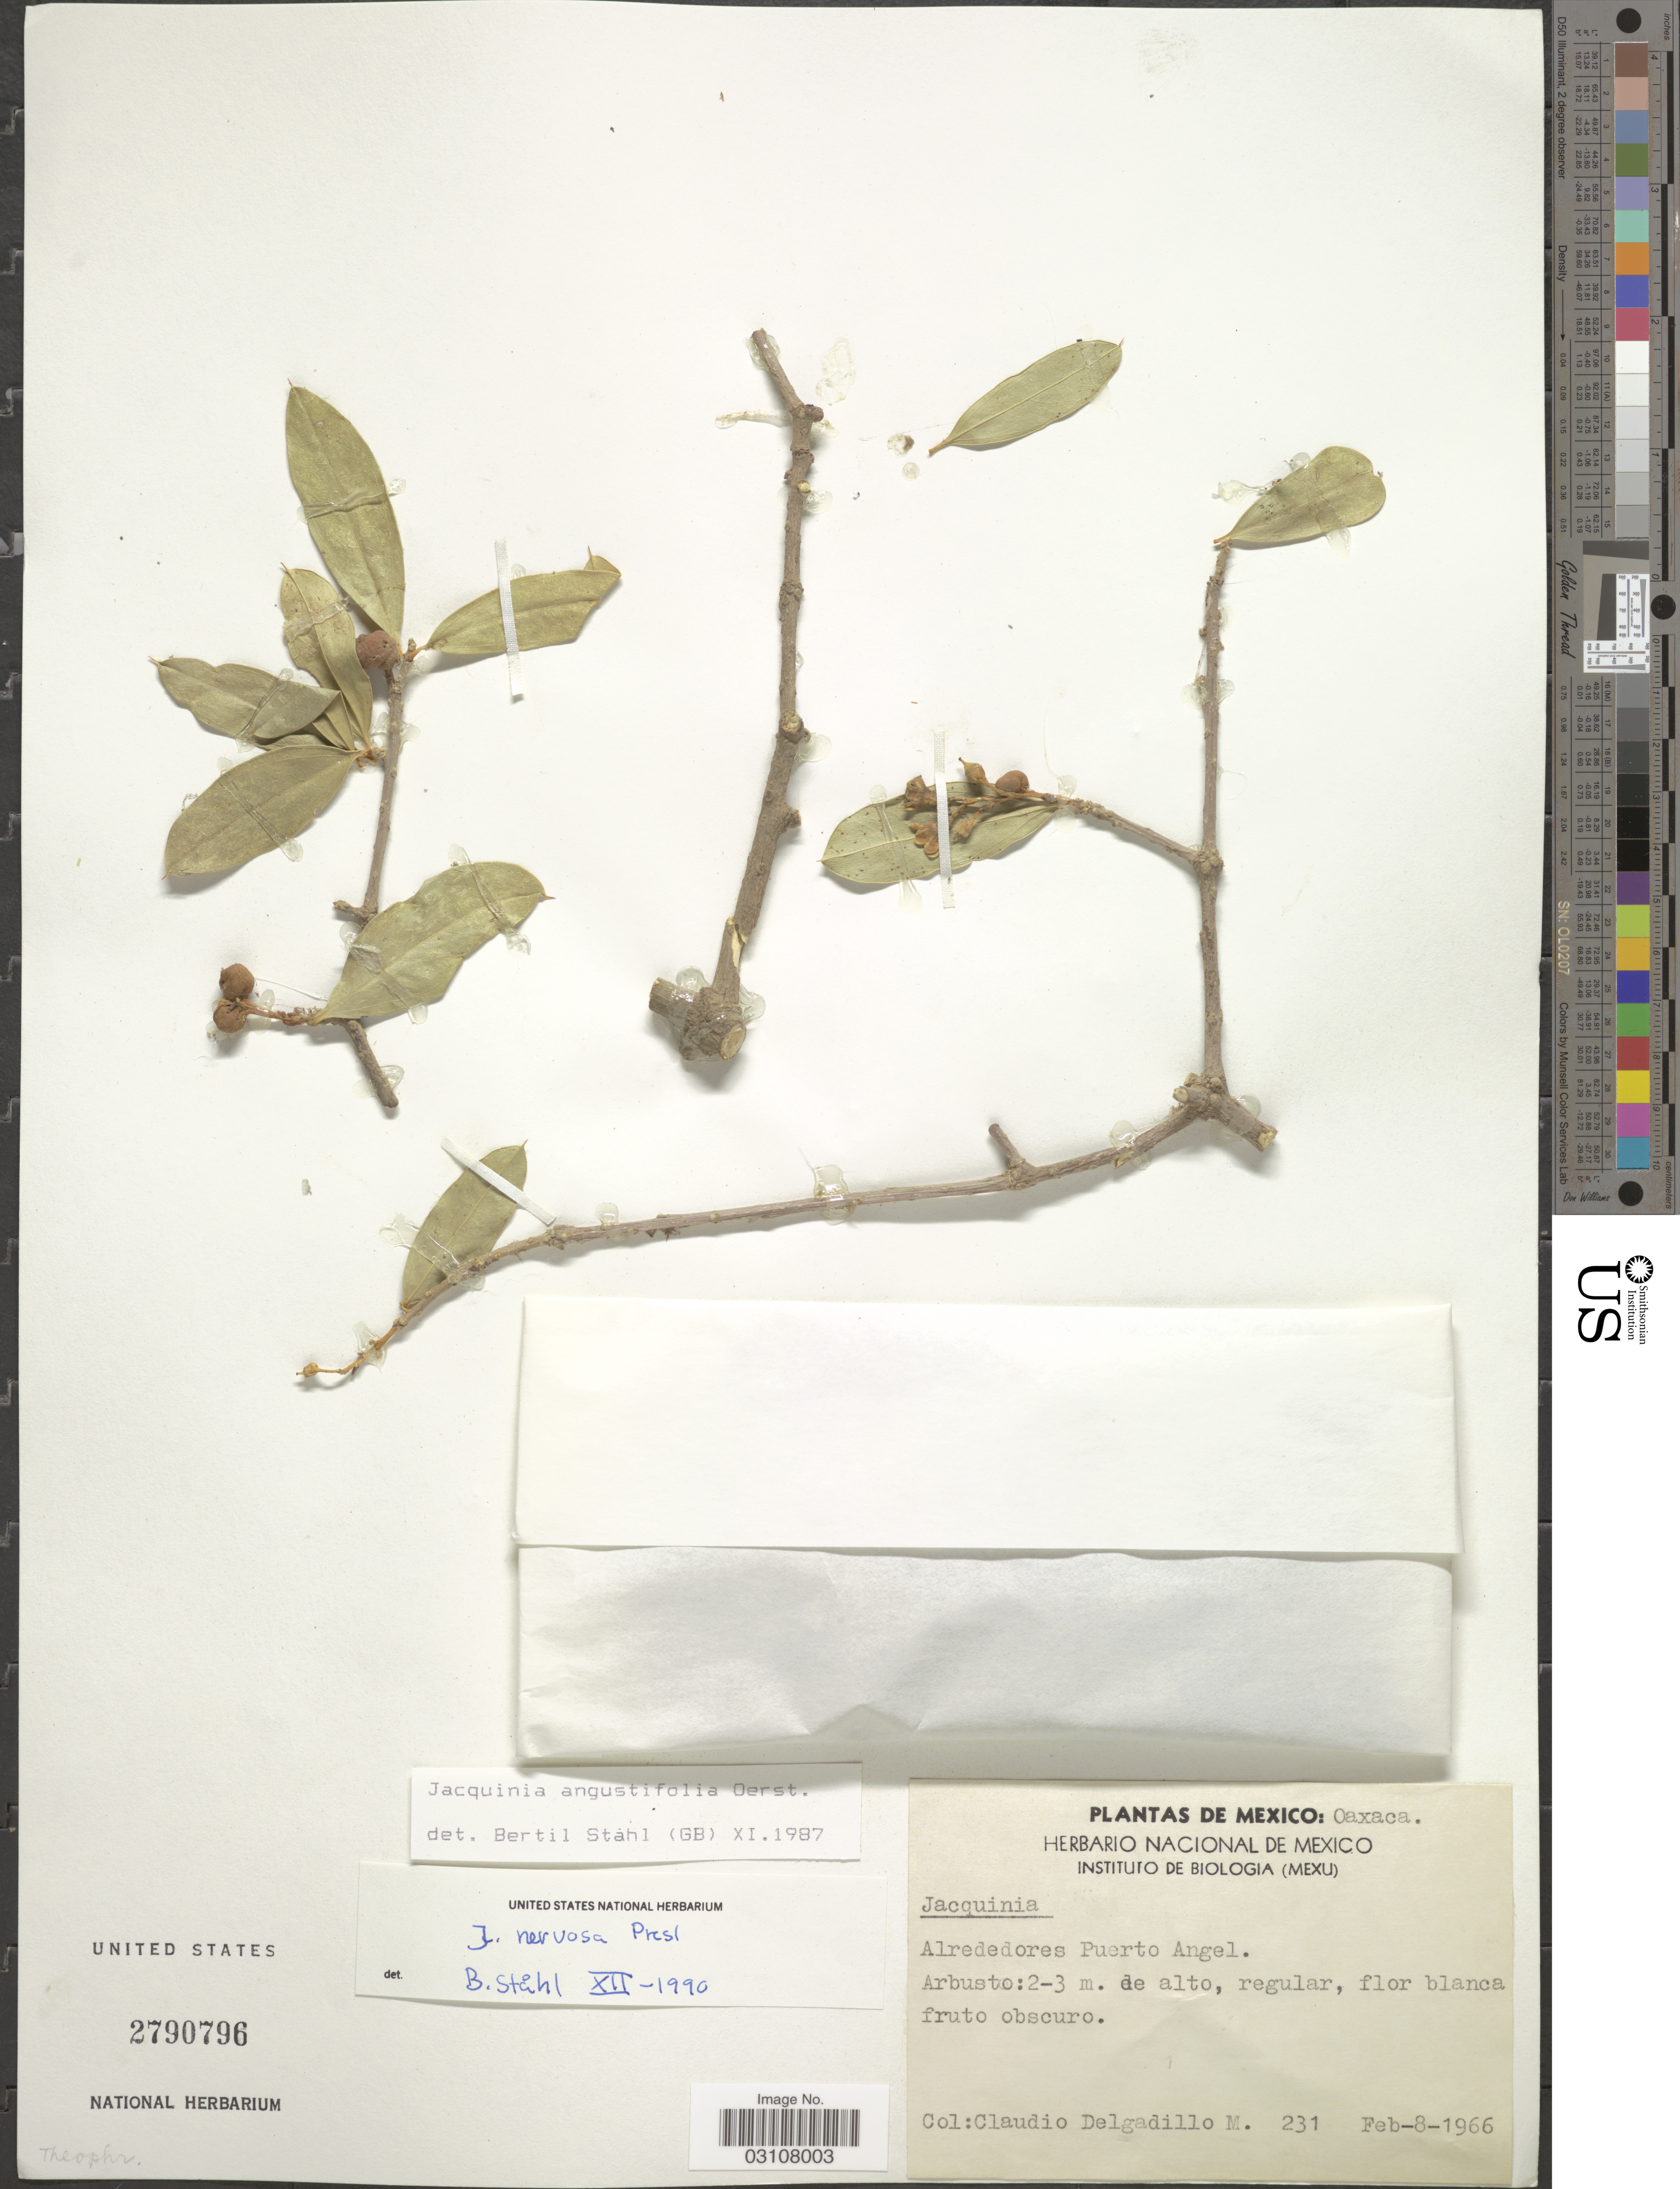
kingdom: Plantae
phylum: Tracheophyta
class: Magnoliopsida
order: Ericales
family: Primulaceae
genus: Jacquinia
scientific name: Jacquinia nervosa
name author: C. Presl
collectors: C. Delgadilla Moya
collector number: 231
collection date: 1966-02-08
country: Mexico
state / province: Oaxaca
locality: Alrededores Puerto Angel.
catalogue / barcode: US 2790796